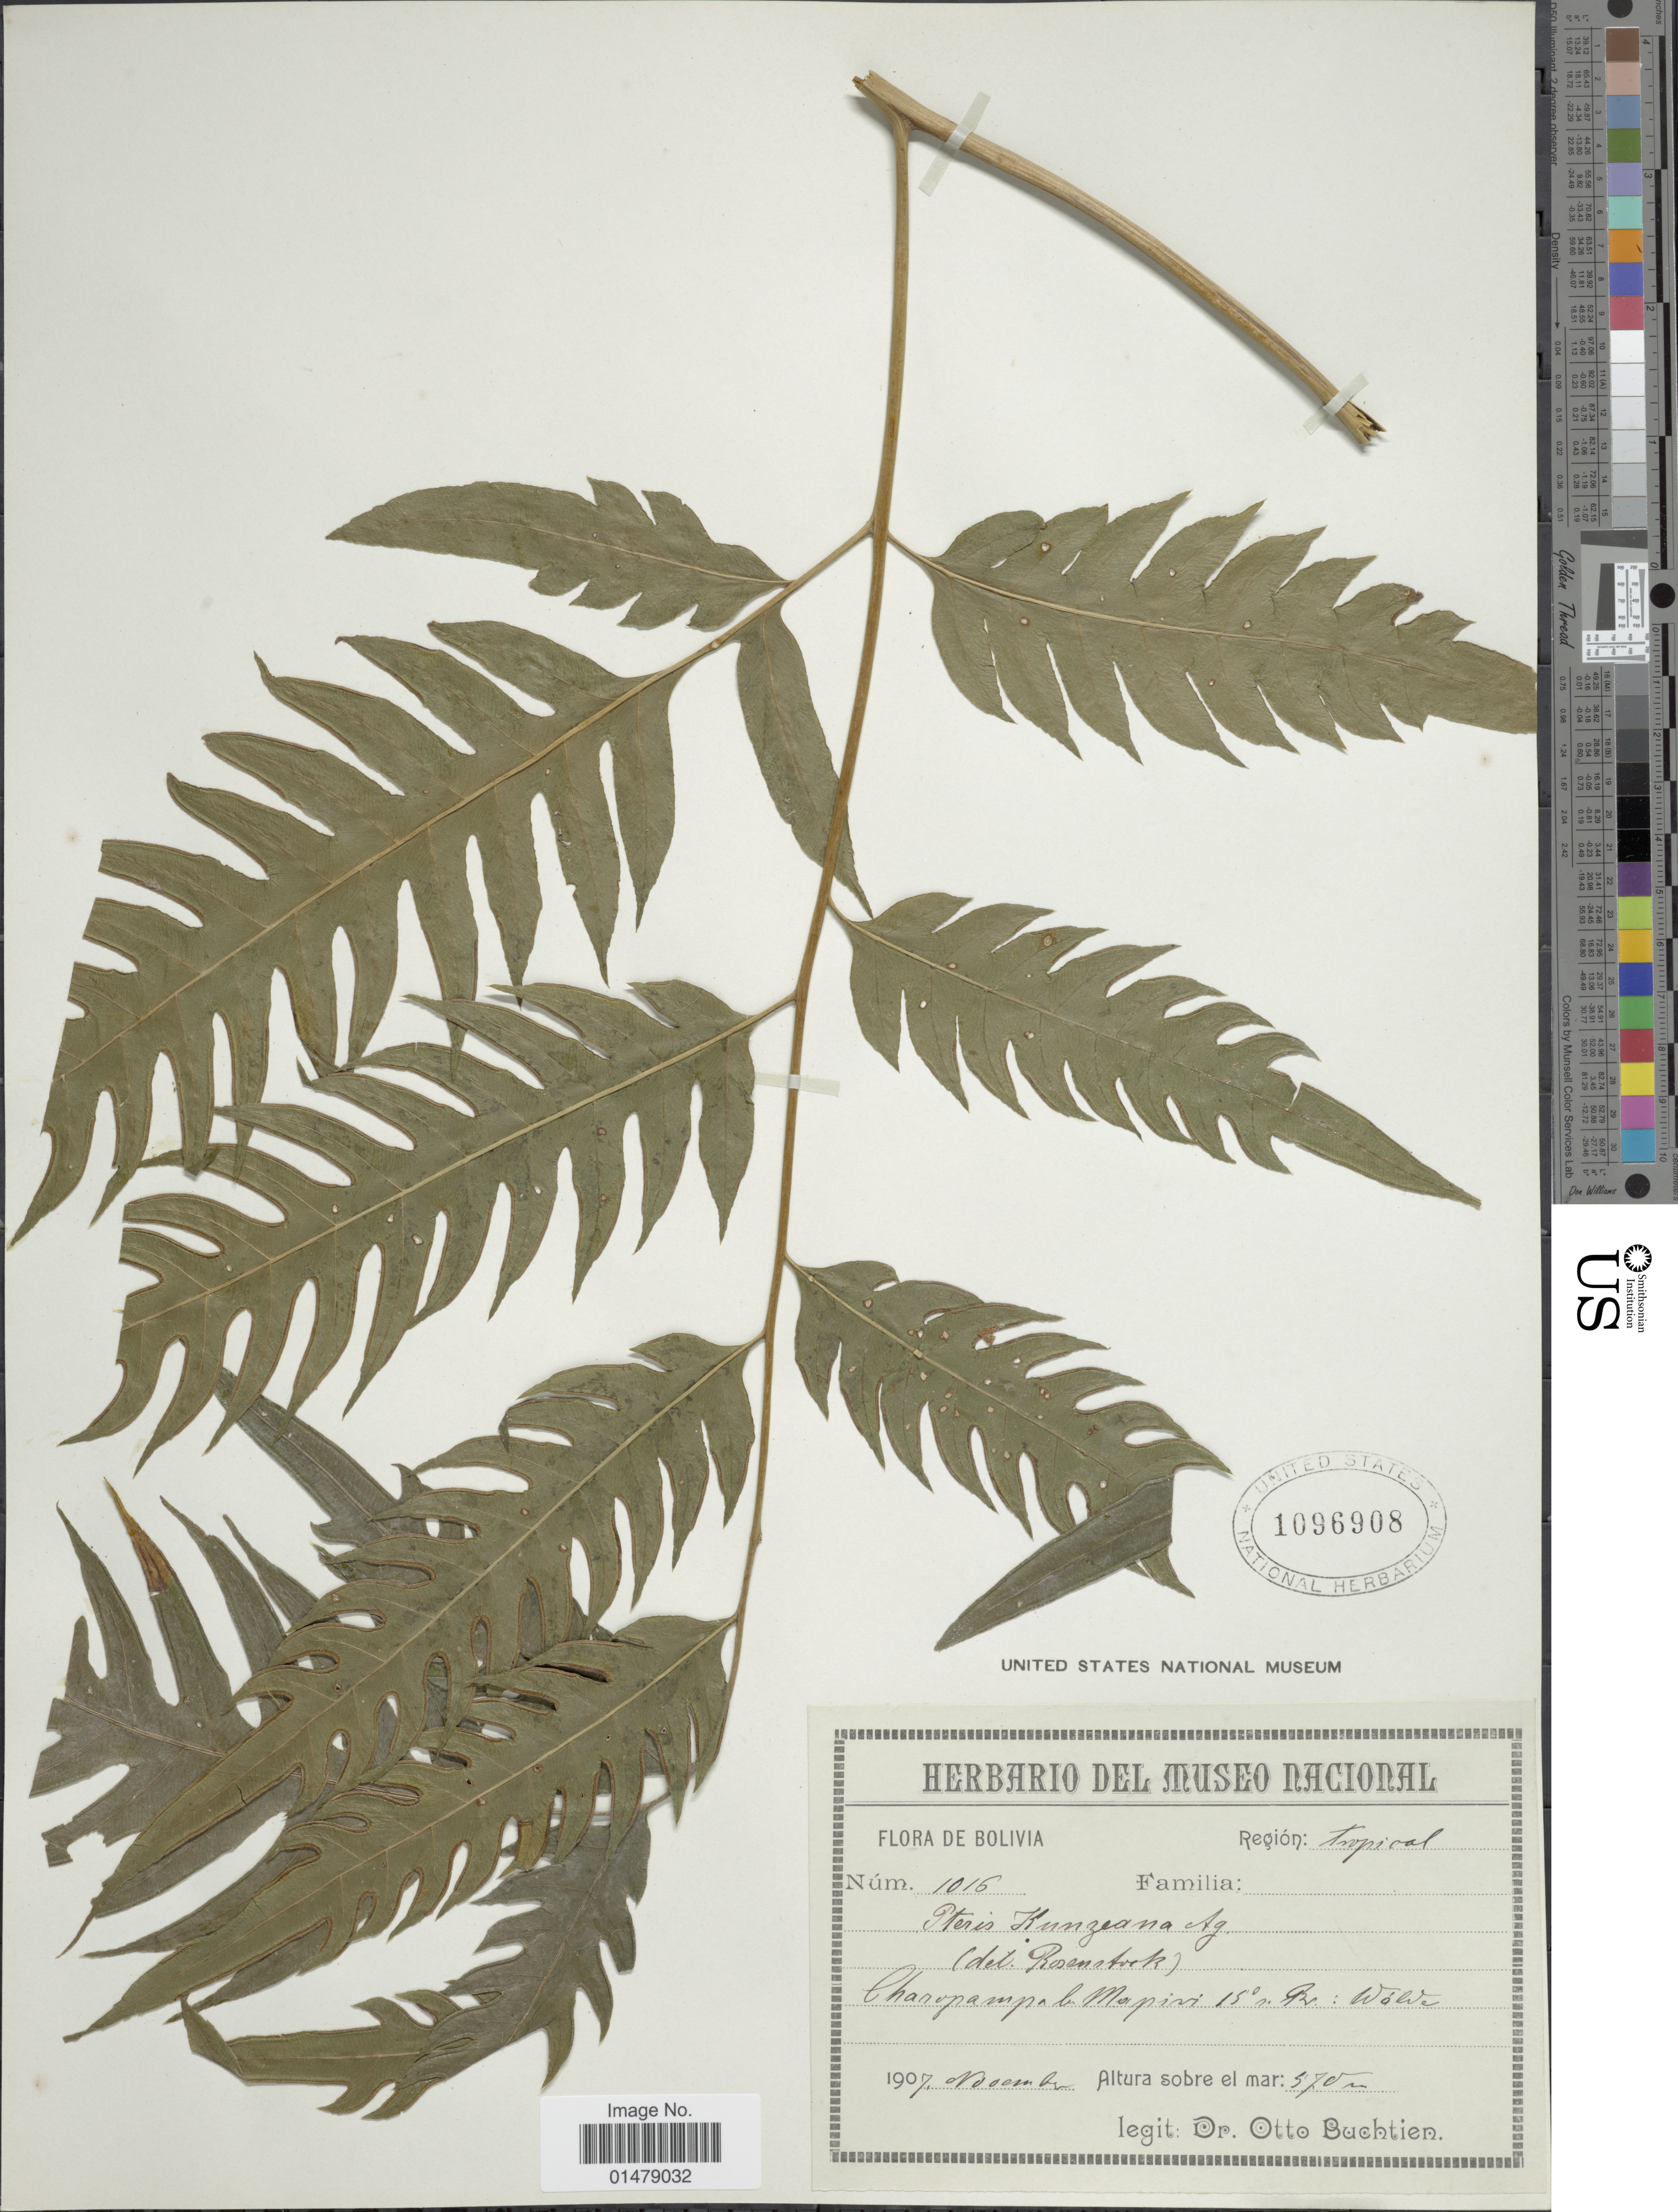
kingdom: Plantae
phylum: Tracheophyta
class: Polypodiopsida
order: Polypodiales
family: Pteridaceae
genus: Pteris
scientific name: Pteris altissima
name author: Poir.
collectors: O. Buchtien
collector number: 1016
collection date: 1907-11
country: Bolivia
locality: Charopampa b. Mapiri. Br. Walde.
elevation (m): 570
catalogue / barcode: US 1096908